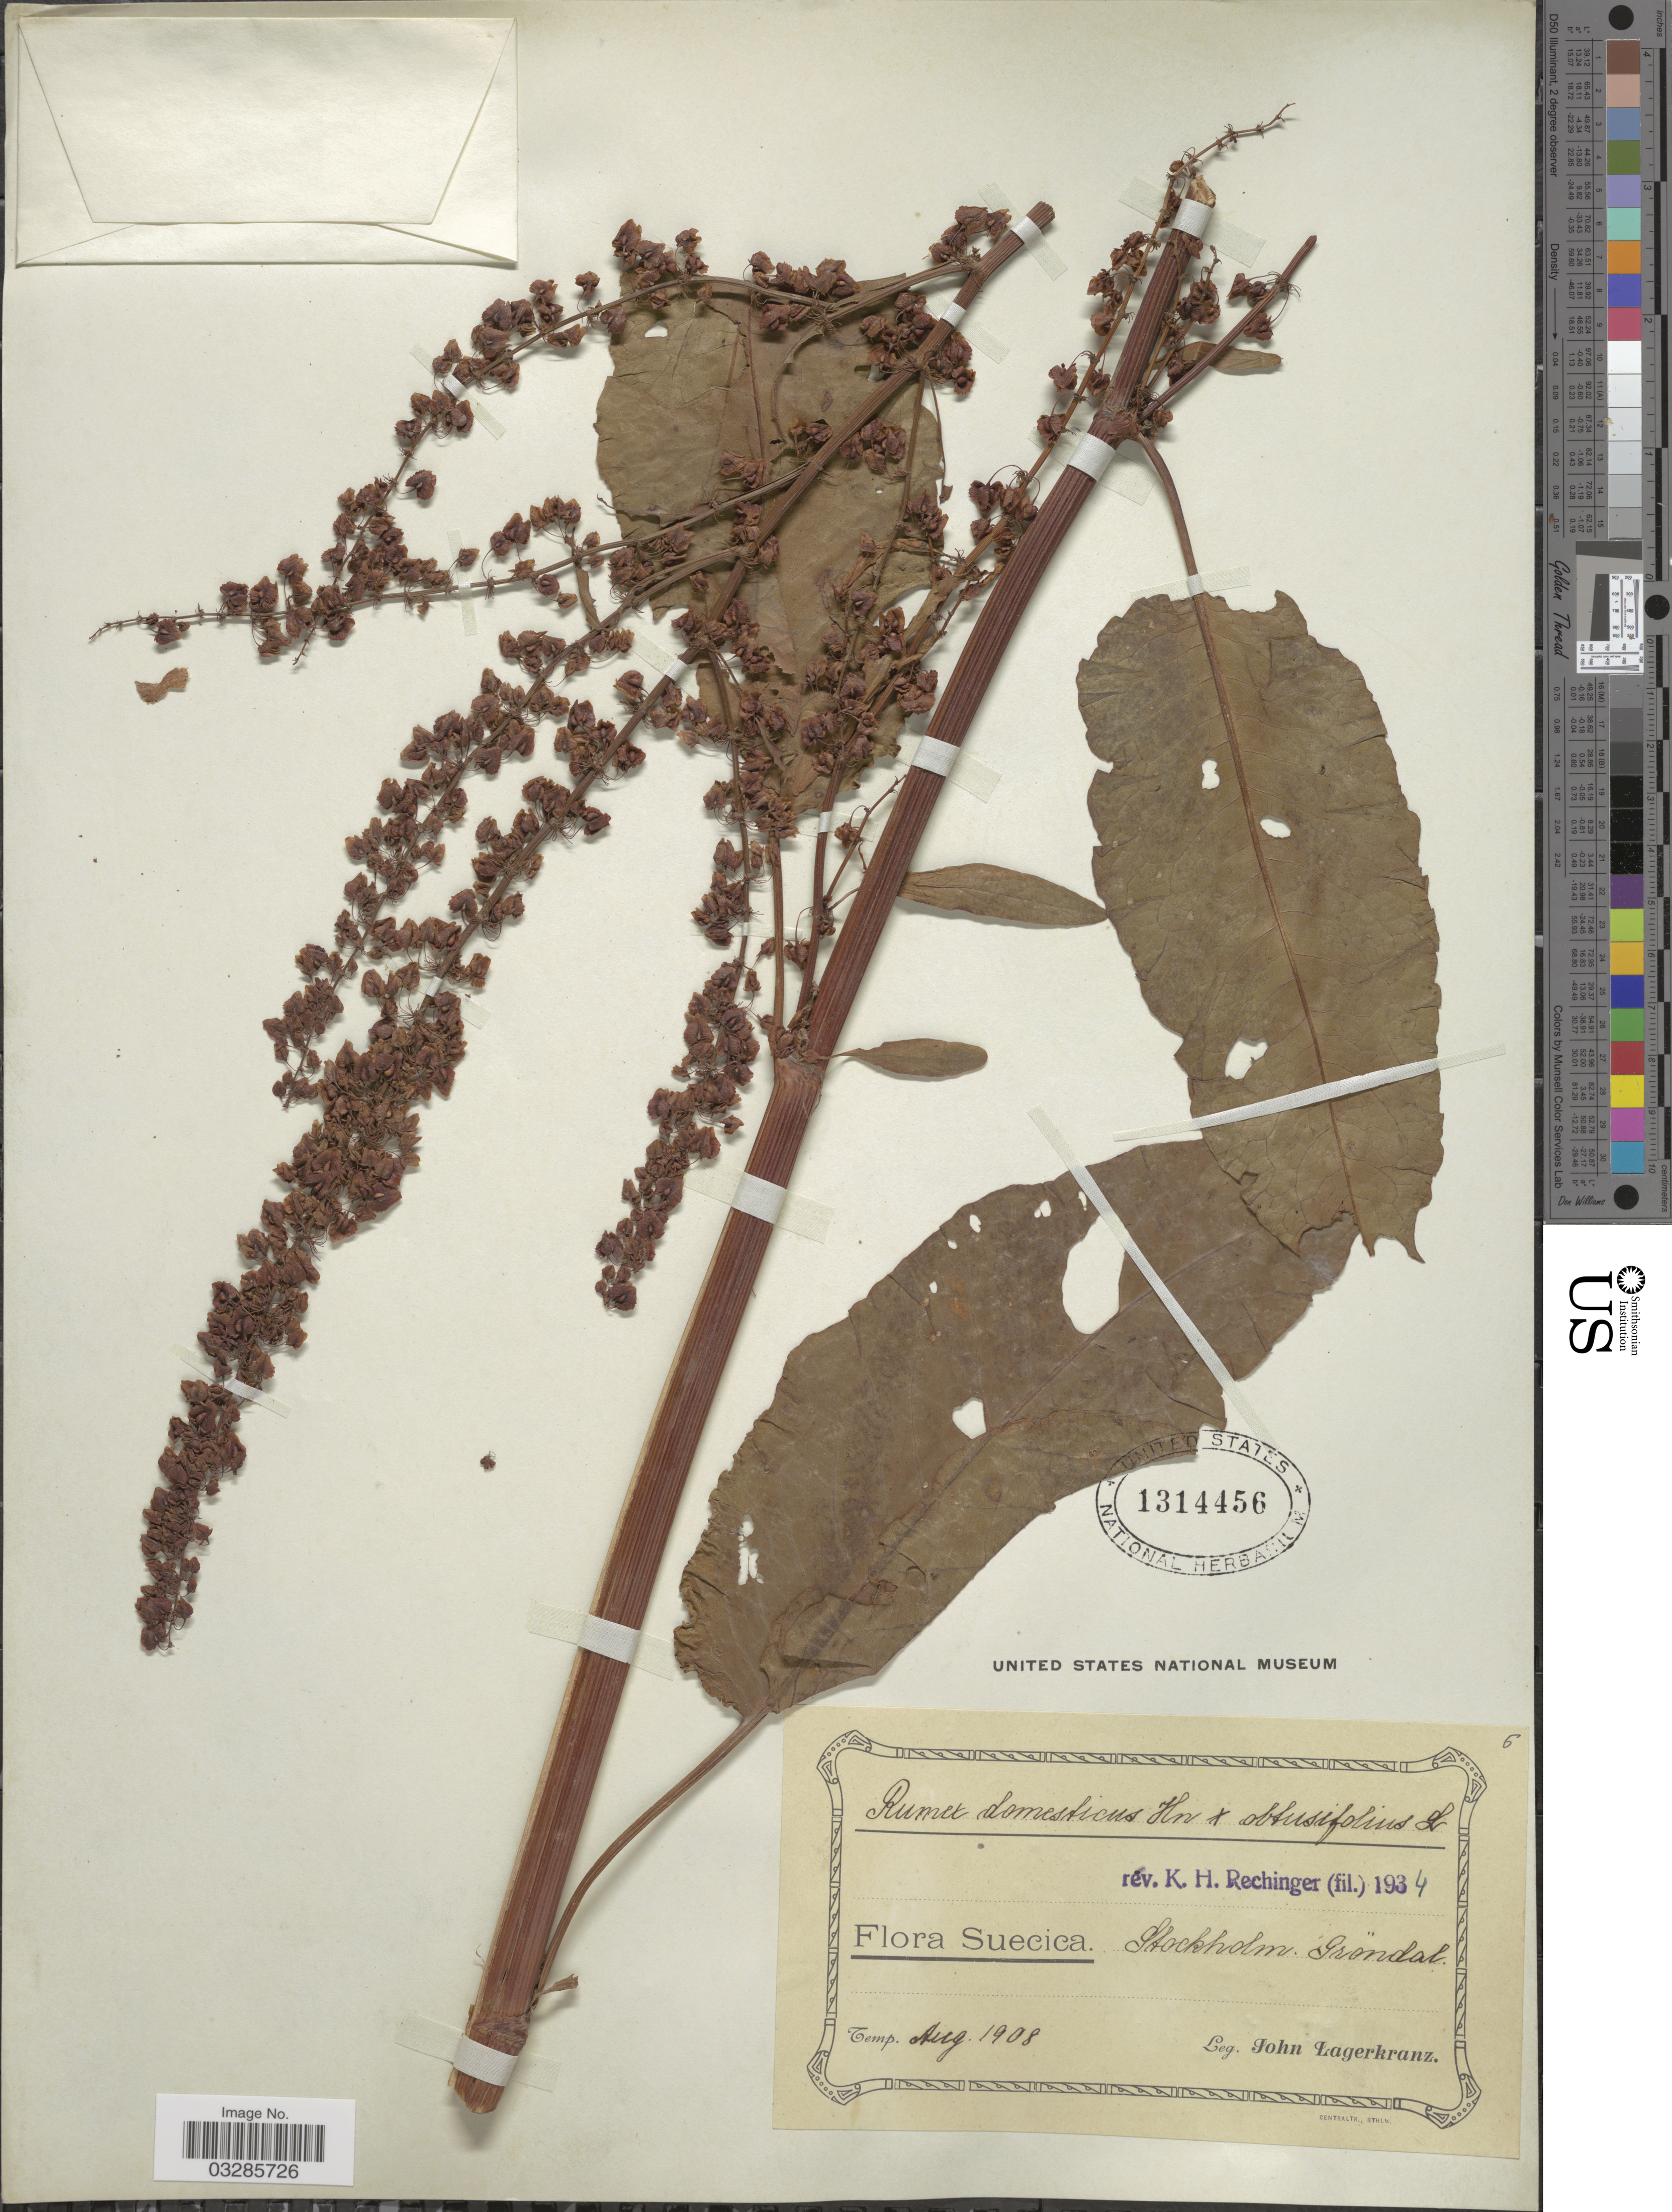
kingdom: Plantae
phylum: Tracheophyta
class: Magnoliopsida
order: Caryophyllales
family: Polygonaceae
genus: Rumex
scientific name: Rumex domesticus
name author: Hartm.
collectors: J. Lagerkranz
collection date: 1908-08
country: Sweden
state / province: Stockholm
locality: Suecica, Stockholm. Gröndal.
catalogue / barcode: US 1314456